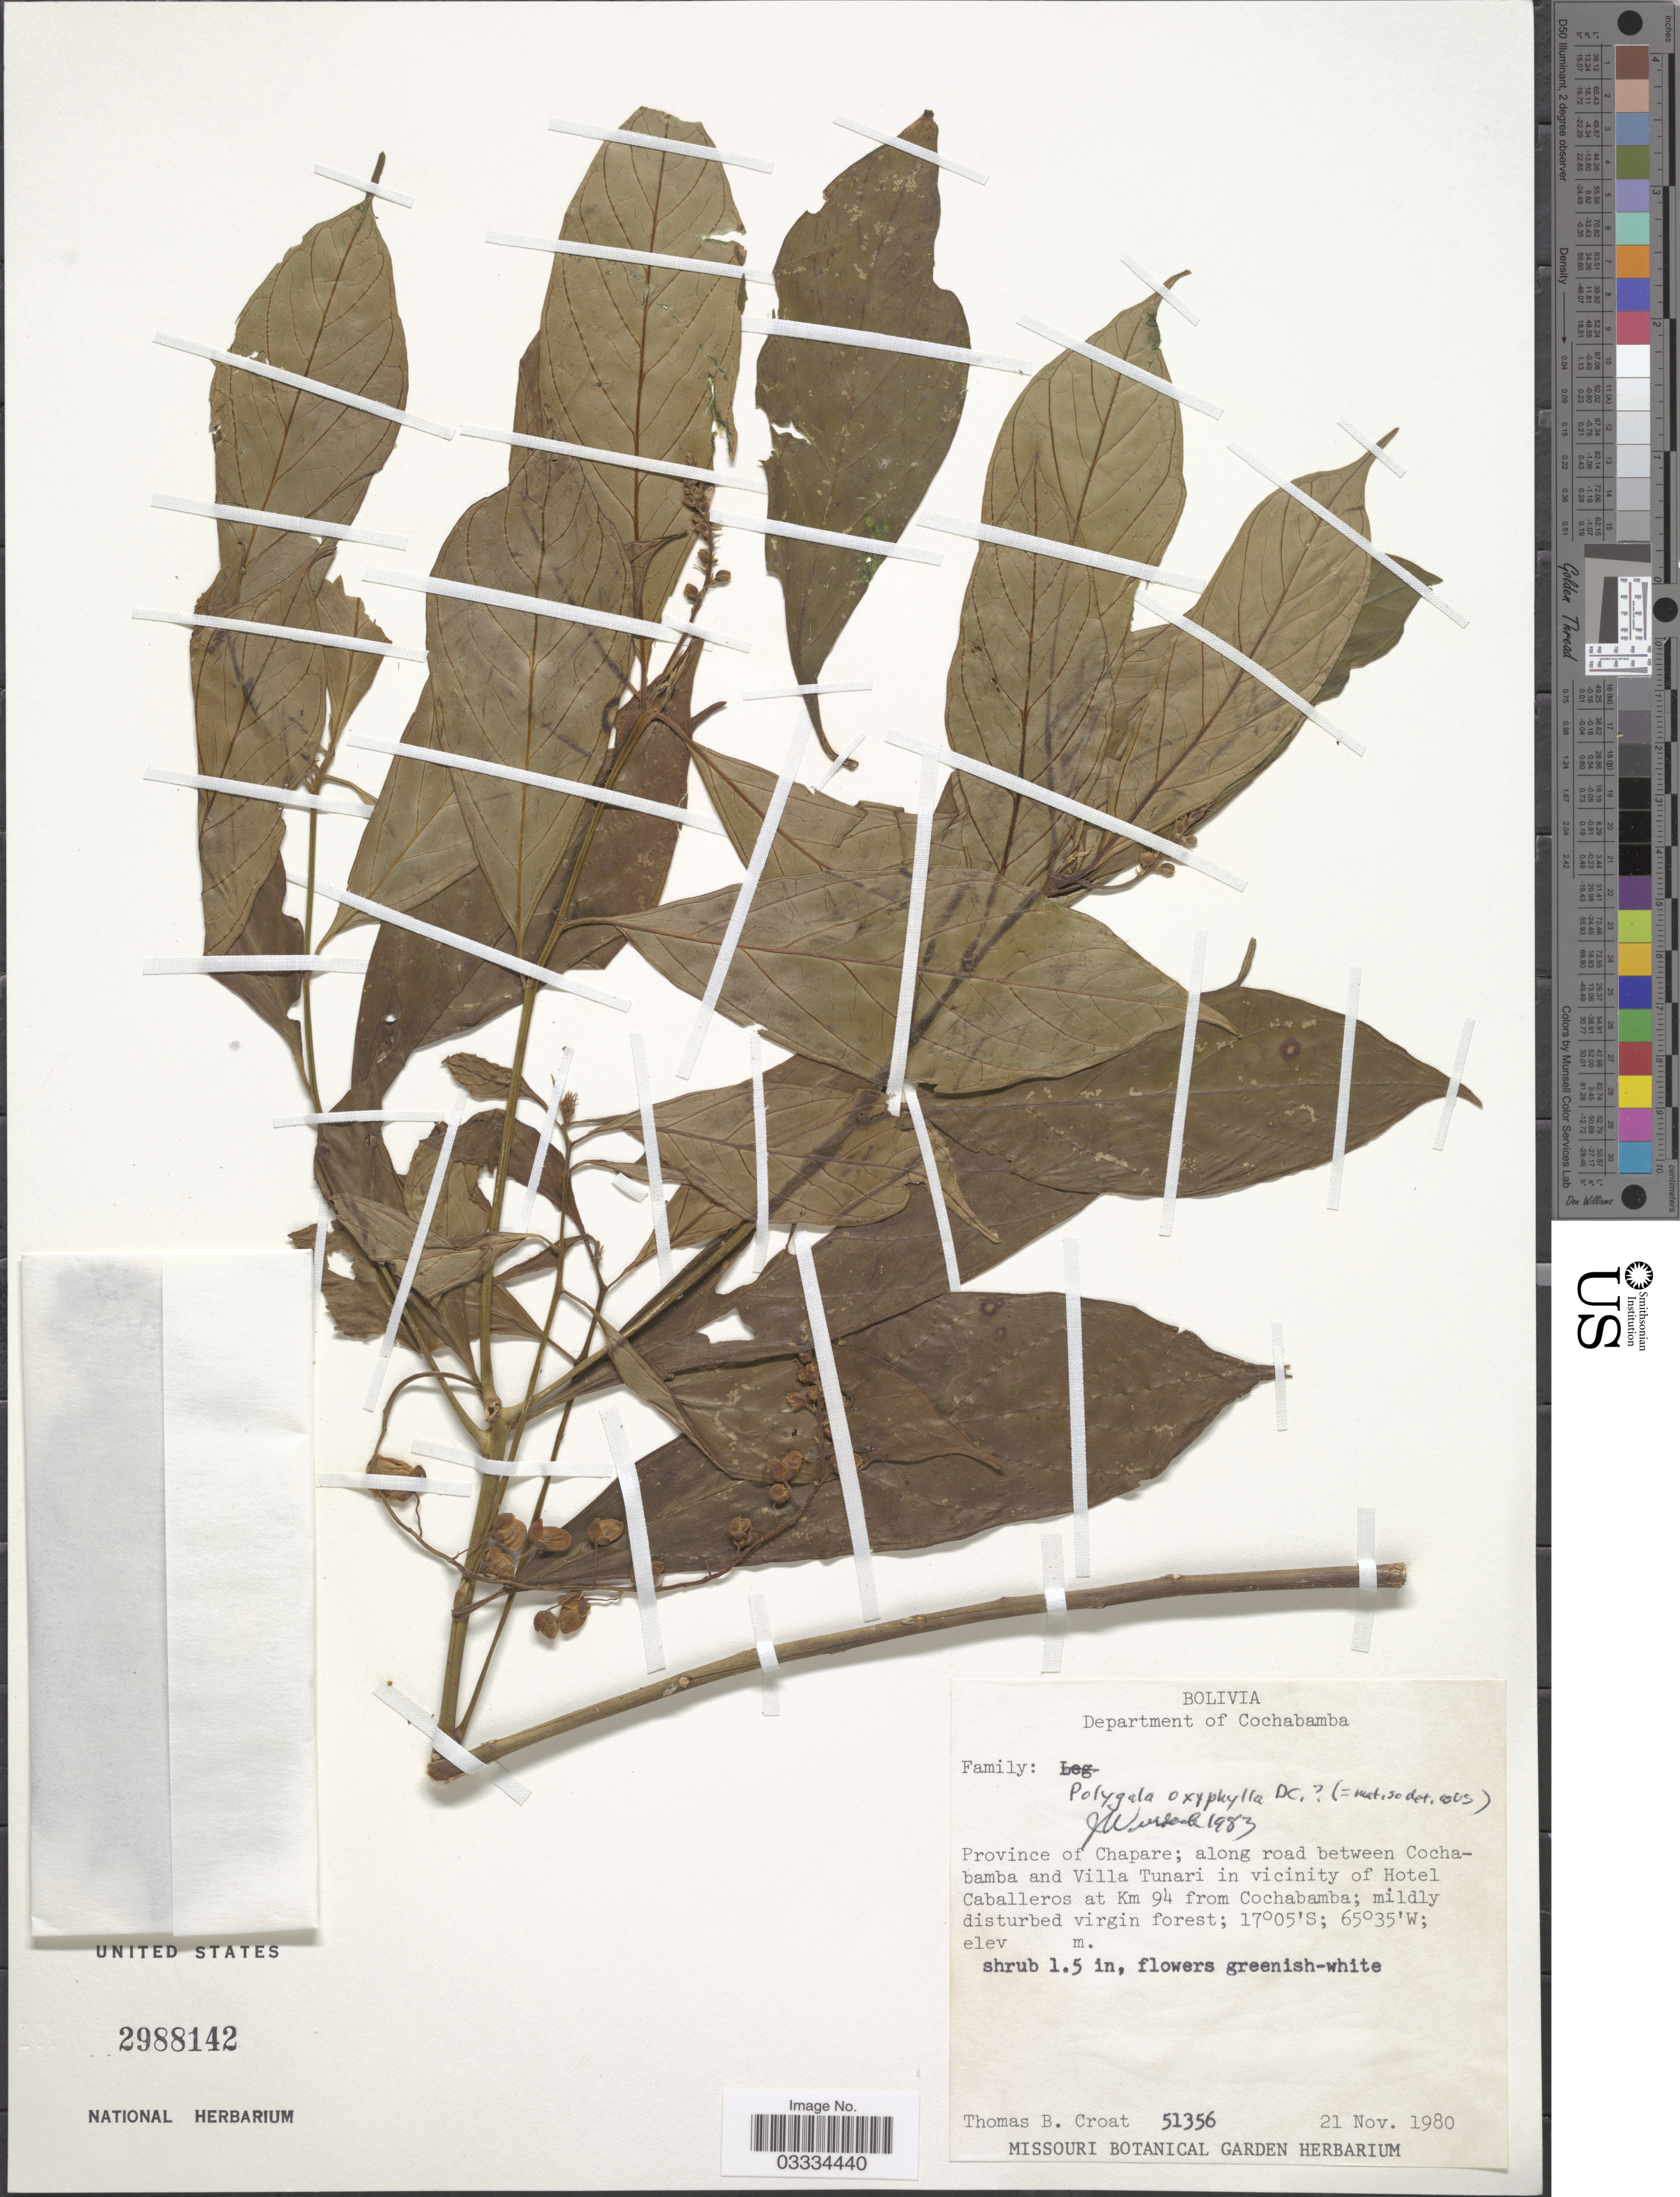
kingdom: Plantae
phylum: Tracheophyta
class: Magnoliopsida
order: Fabales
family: Polygalaceae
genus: Polygala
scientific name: Polygala sp.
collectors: T. B. Croat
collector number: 51356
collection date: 1980-11-21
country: Bolivia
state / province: Cochabamba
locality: Province of Chapare; along road between Cochabamba and Villa Tunari in vicinity of Hotel Caballeros at Km 94 from Cochabamba.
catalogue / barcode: US 2988142